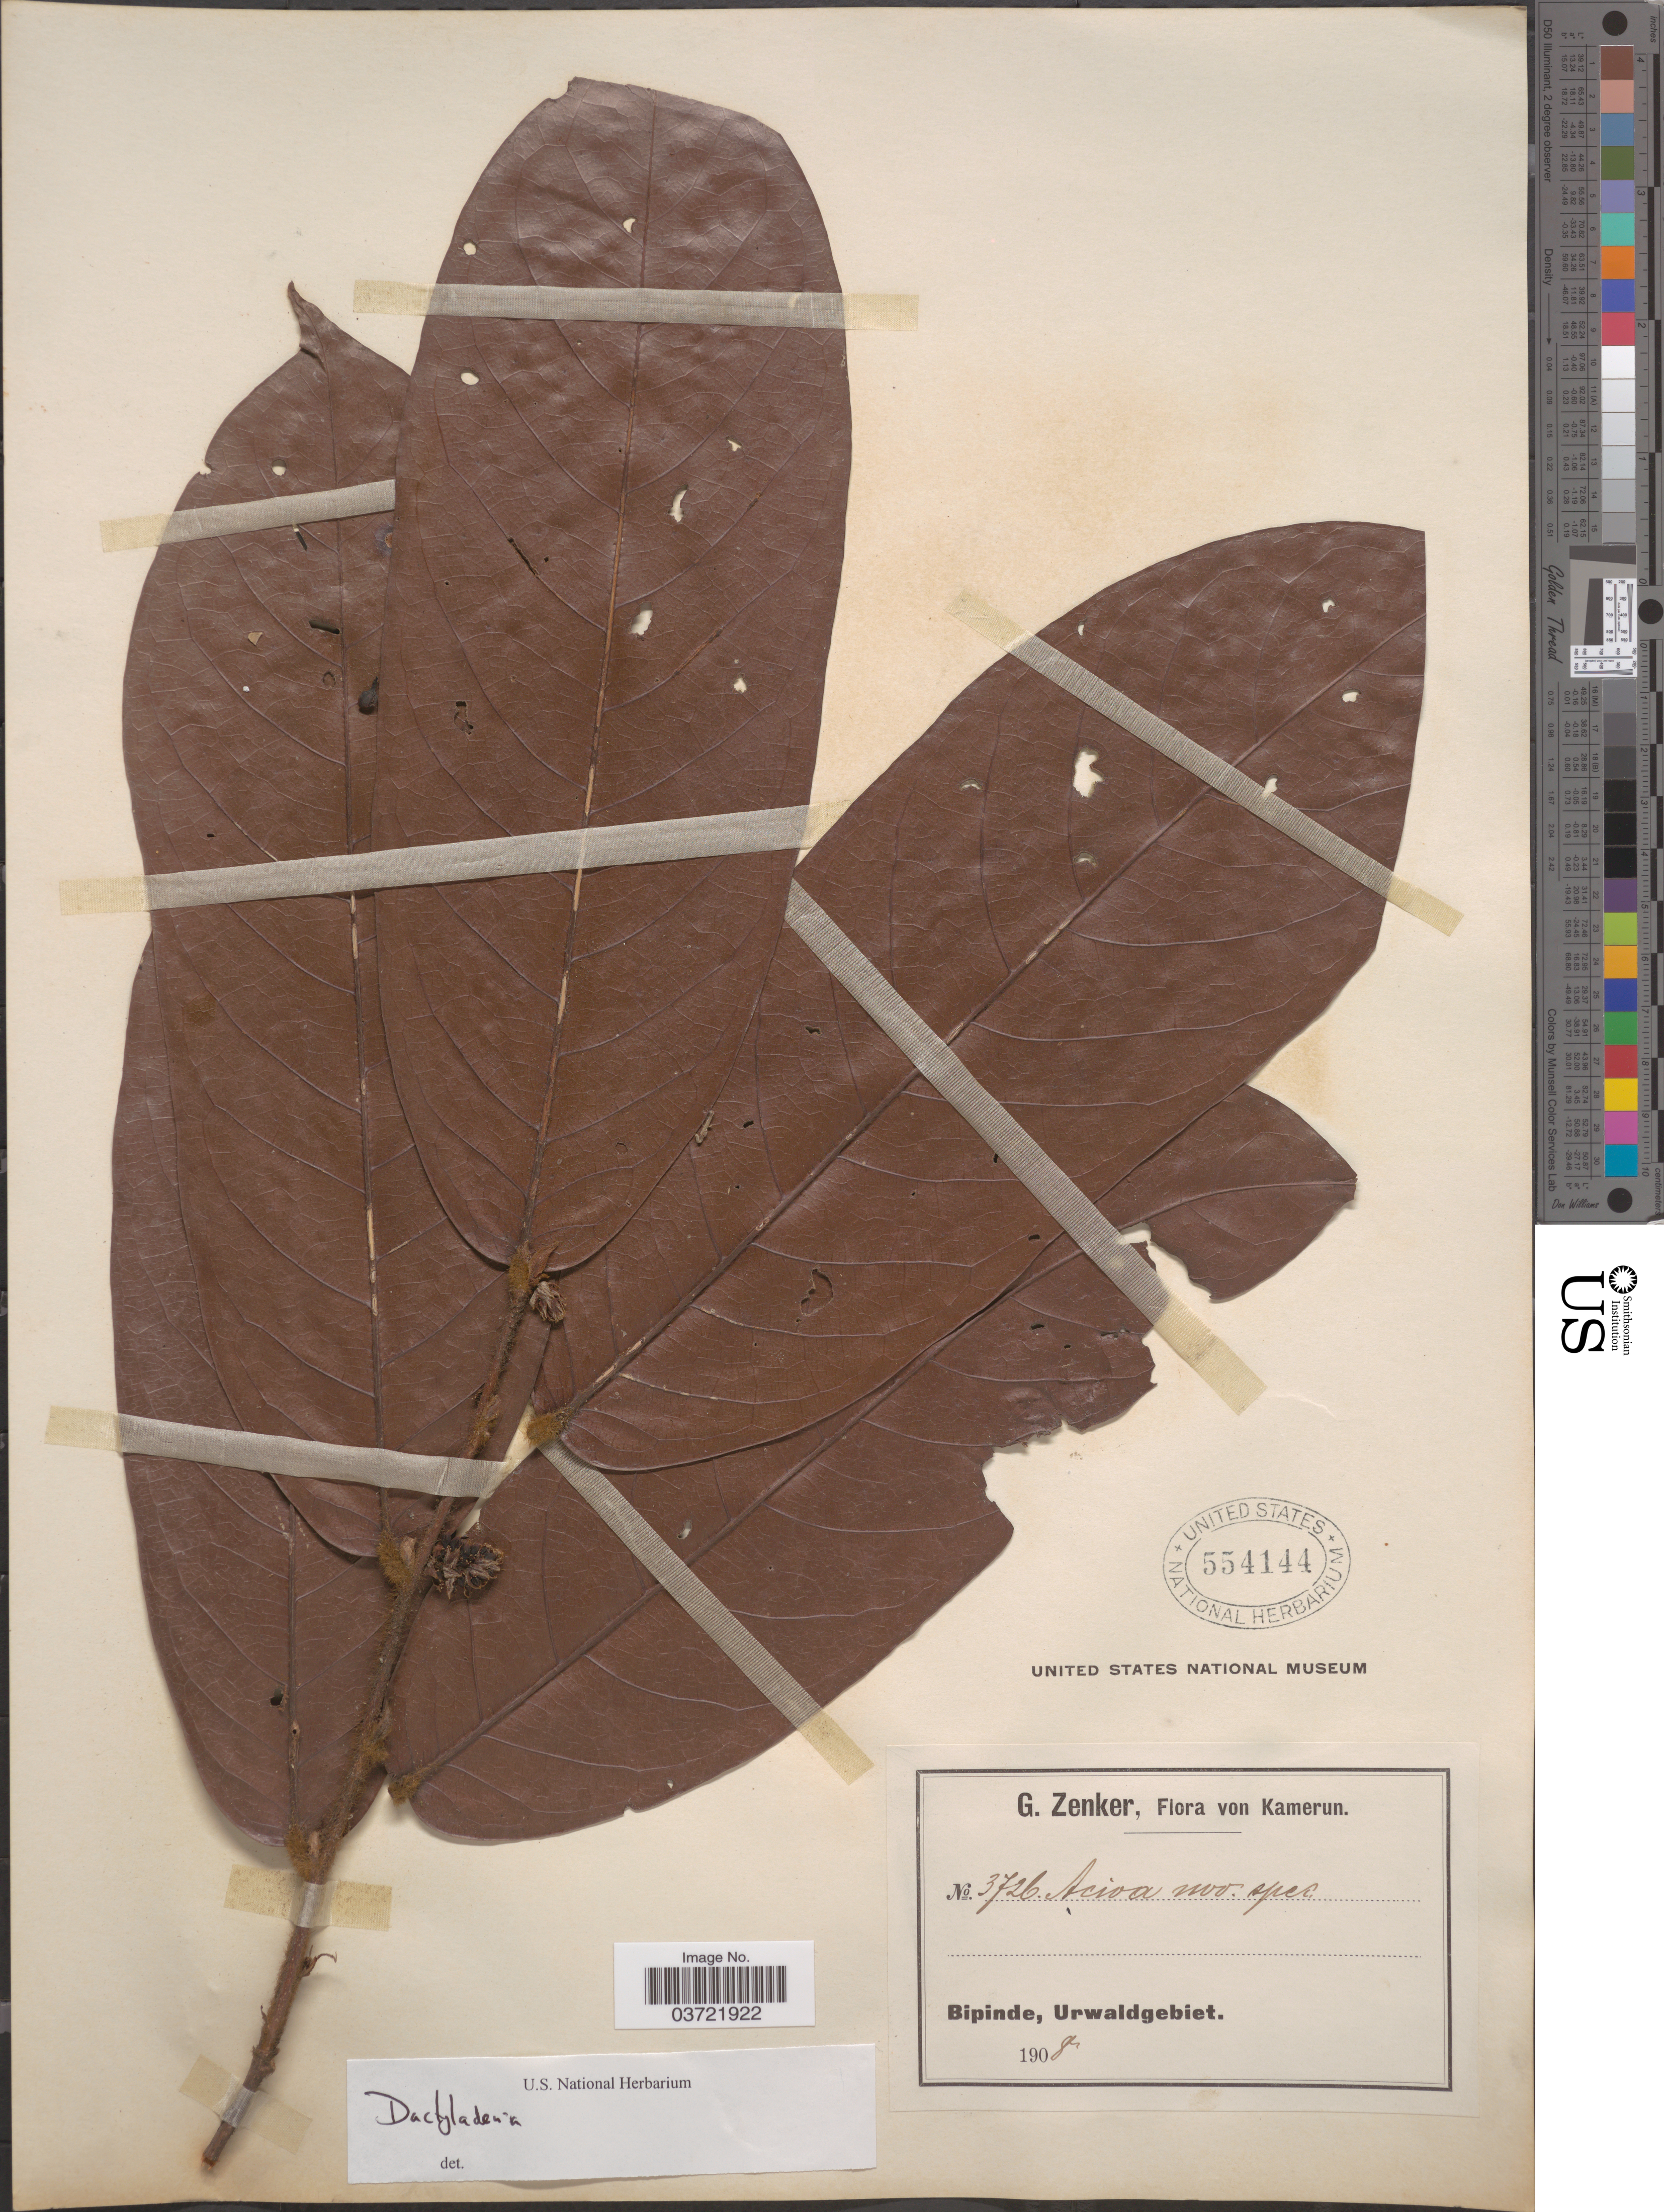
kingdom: Plantae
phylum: Tracheophyta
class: Magnoliopsida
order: Malpighiales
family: Chrysobalanaceae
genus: Dactyladenia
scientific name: Dactyladenia sp.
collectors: G. A. Zenker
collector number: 3726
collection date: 1908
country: Cameroon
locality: Bipinde, Urwaldgebiet.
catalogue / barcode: US 554144